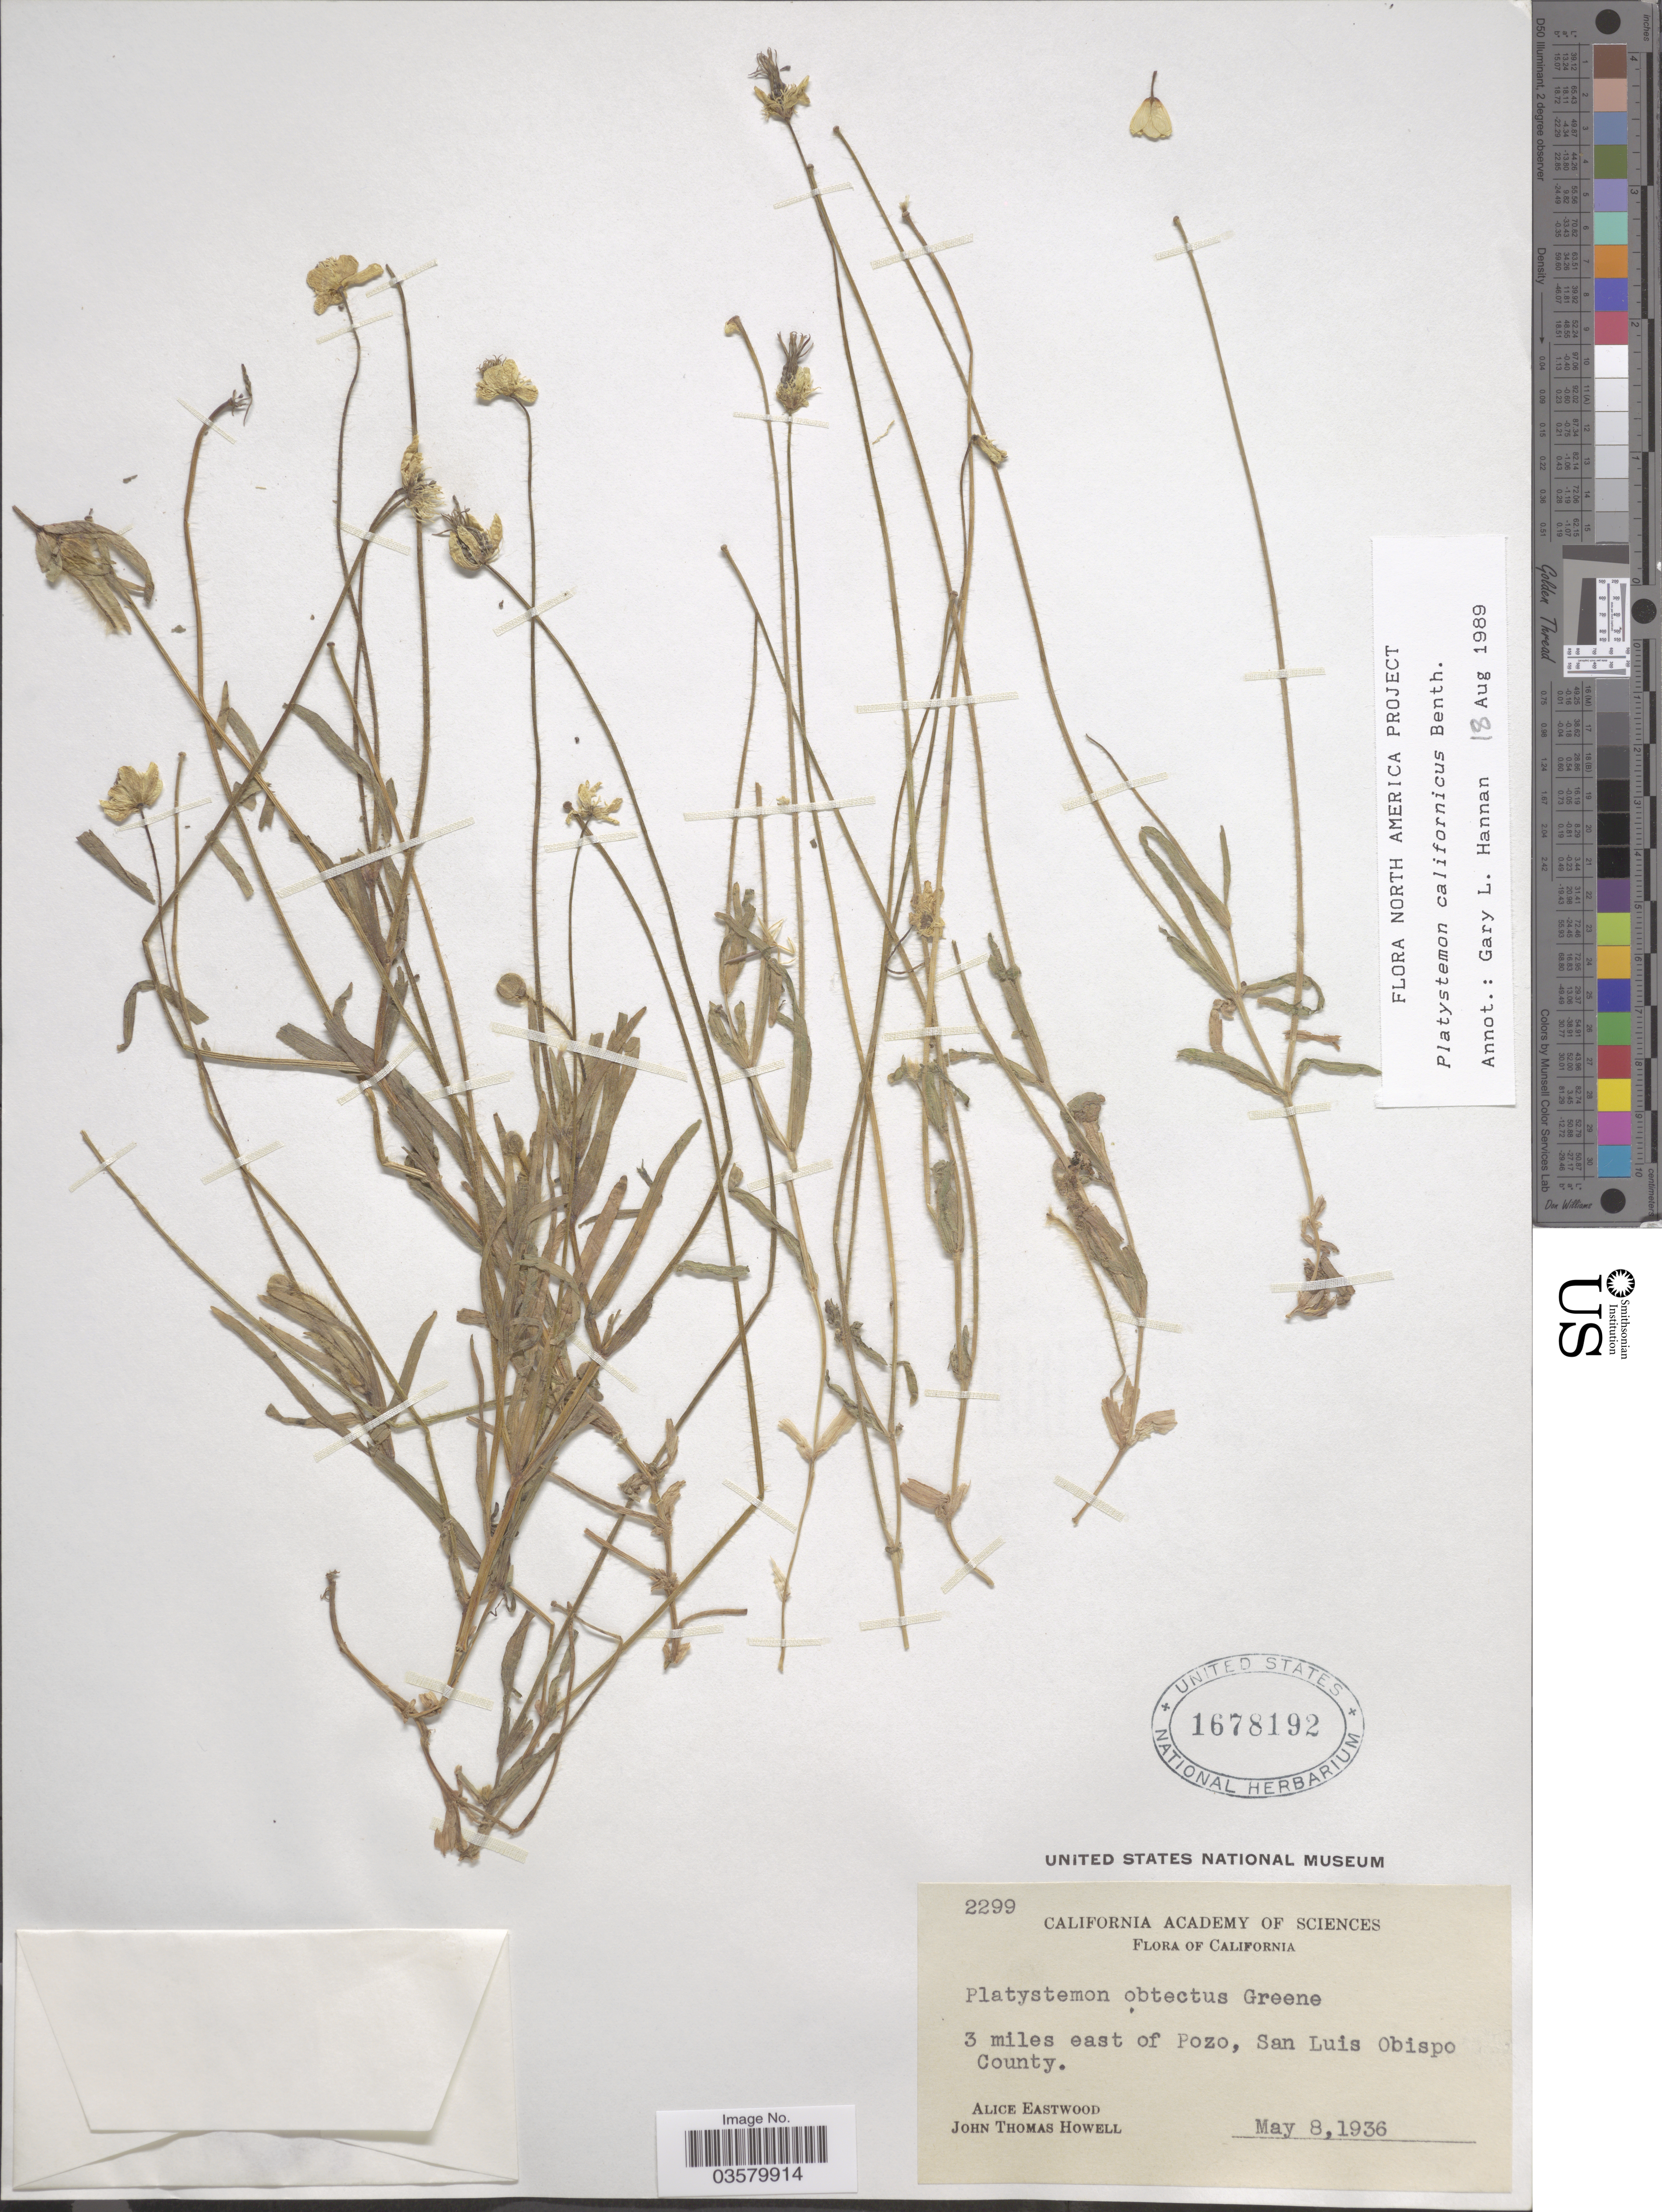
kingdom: Plantae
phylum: Tracheophyta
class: Magnoliopsida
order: Ranunculales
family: Papaveraceae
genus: Platystemon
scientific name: Platystemon californicus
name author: Benth.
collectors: A. Eastwood & J. T. Howell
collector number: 2299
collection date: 1936-05-08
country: United States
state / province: California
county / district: San Luis Obispo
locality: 3 miles east of Pozo, San Luis Obispo County.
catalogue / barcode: US 1678192